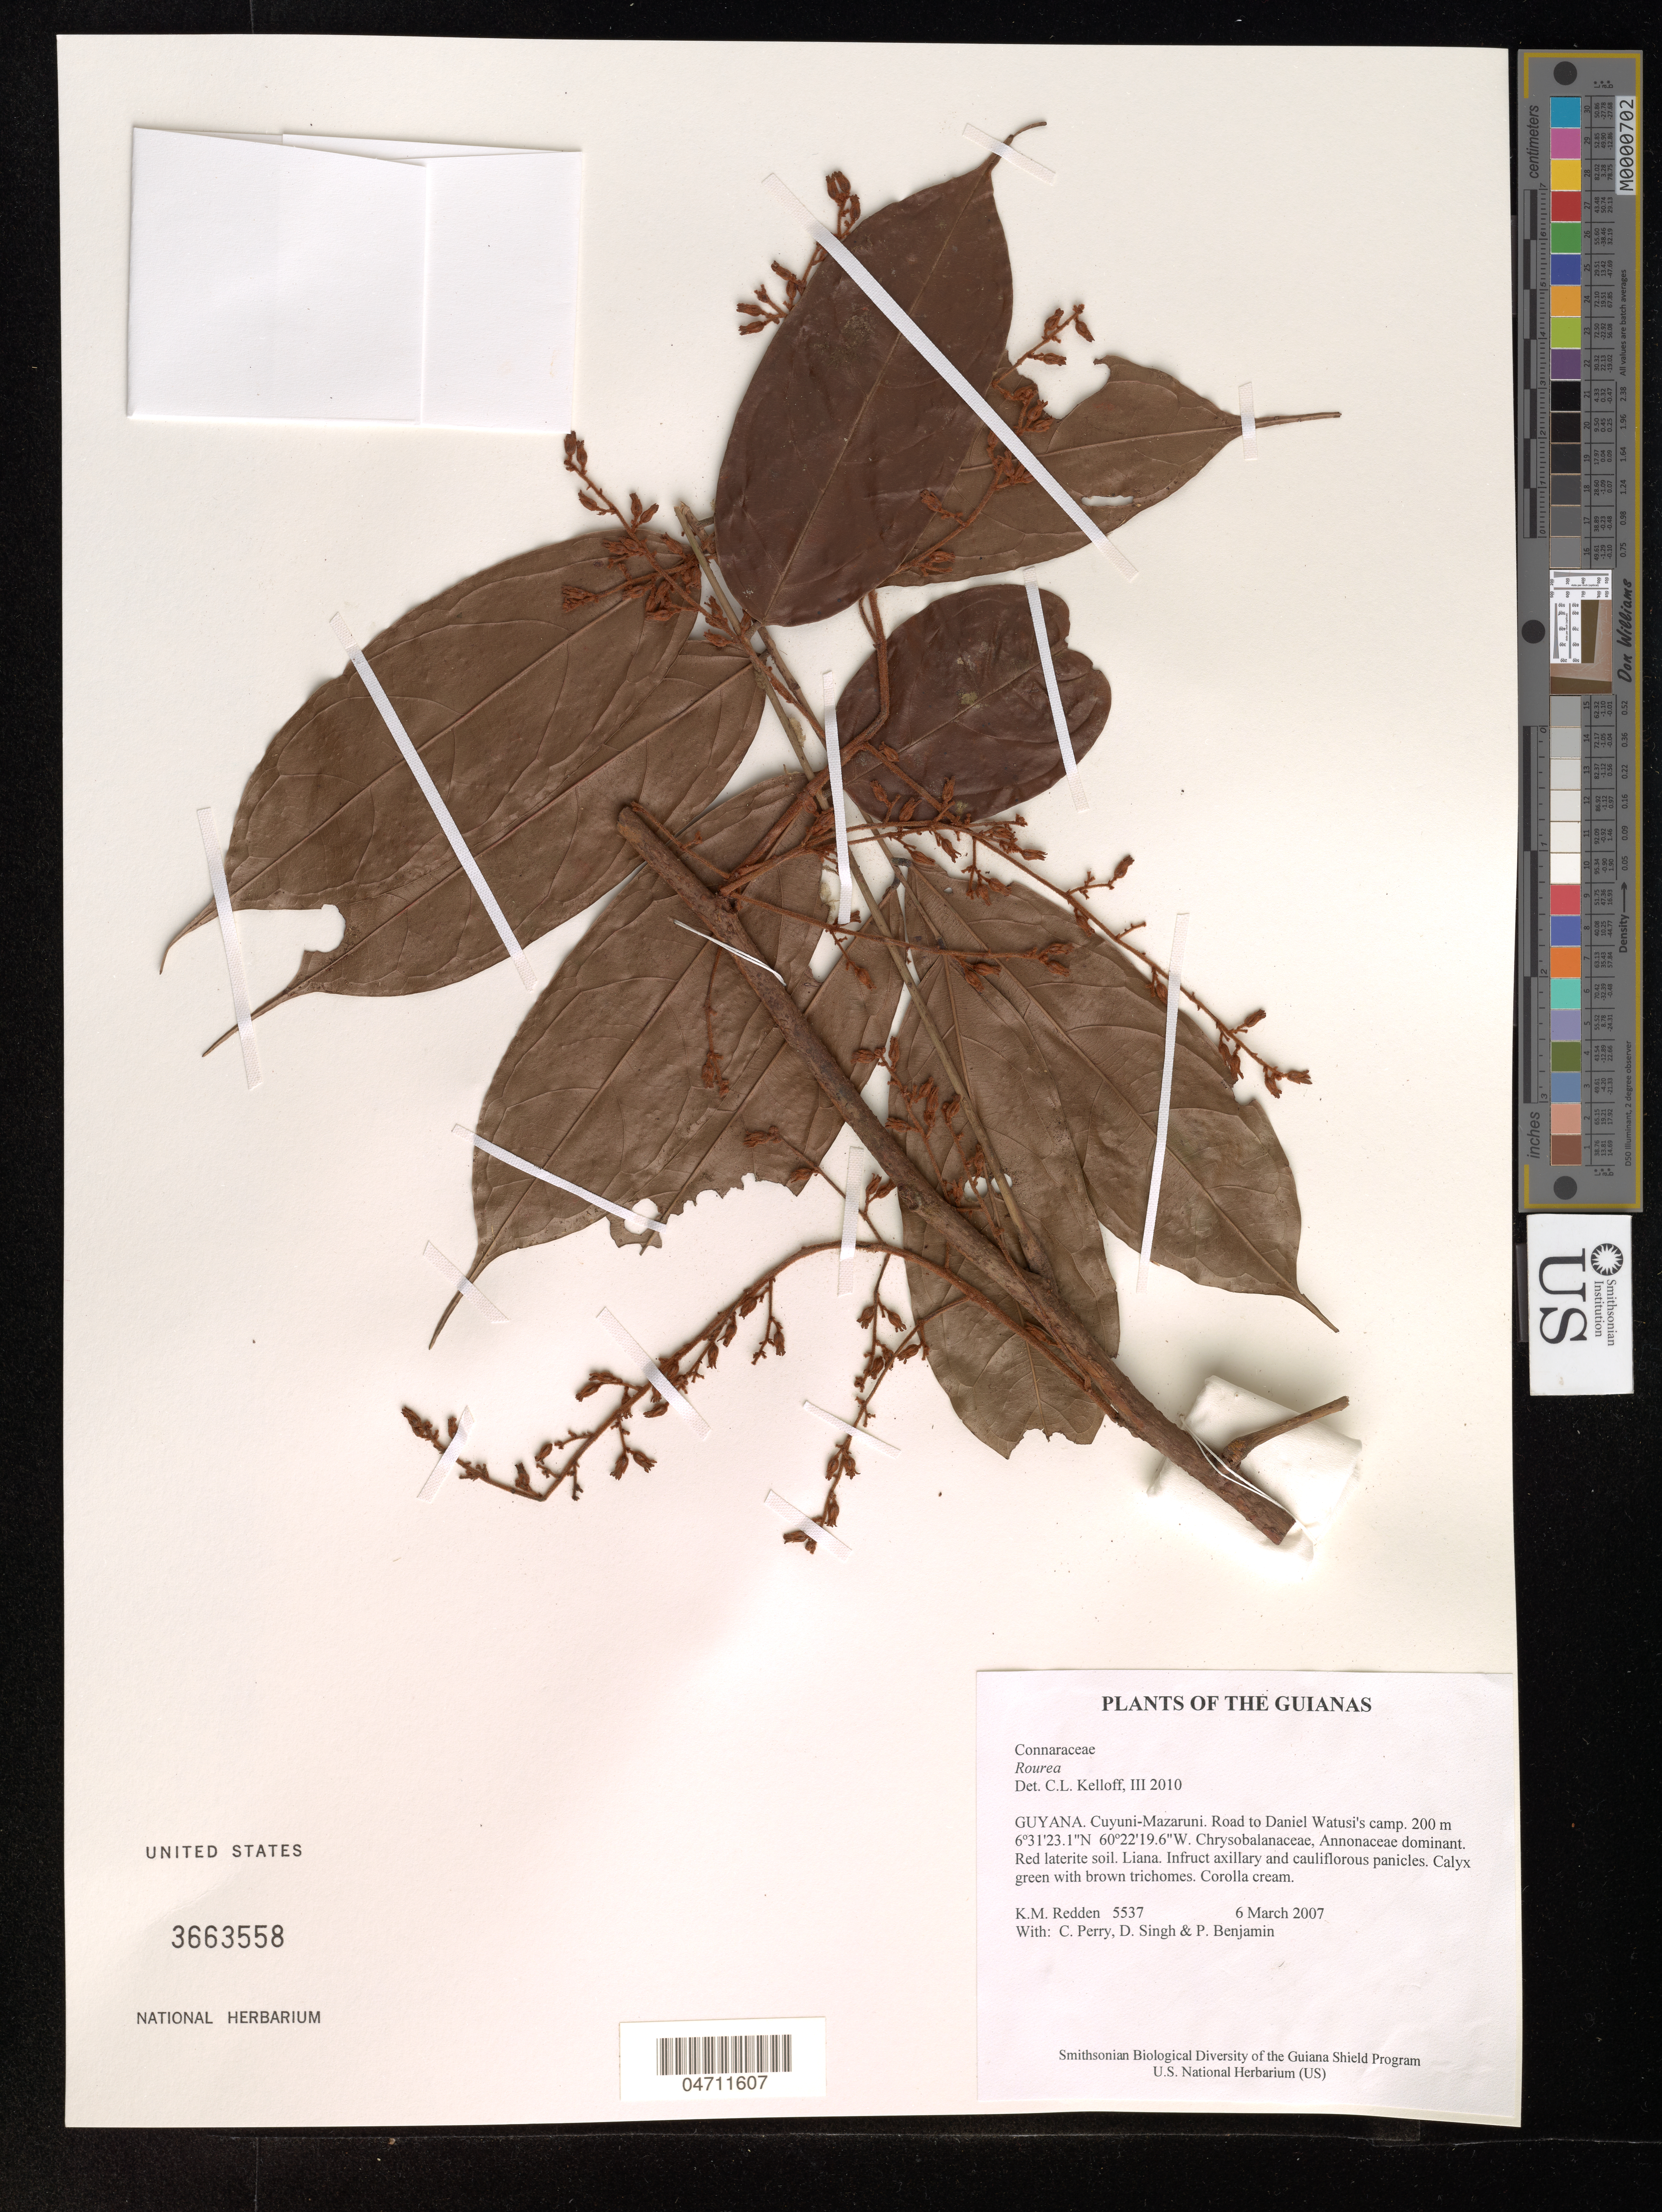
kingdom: Plantae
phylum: Tracheophyta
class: Magnoliopsida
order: Oxalidales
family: Connaraceae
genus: Rourea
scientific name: Rourea sp.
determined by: Kelloff, Carol L., (US), Smithsonian Institution - National Museum of Natural History (UNITED STATES)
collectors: K. M. Redden, C. Perry, D. Singh & P. Benjamin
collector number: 5537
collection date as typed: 6 March 2007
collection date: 2007-03-06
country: Guyana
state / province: Cuyuni-Mazaruni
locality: Road to Daniel Watusi's camp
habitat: Chrysobalanaceae, Annonaceae dominant. Red laterite soil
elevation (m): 200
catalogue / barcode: US 3663558